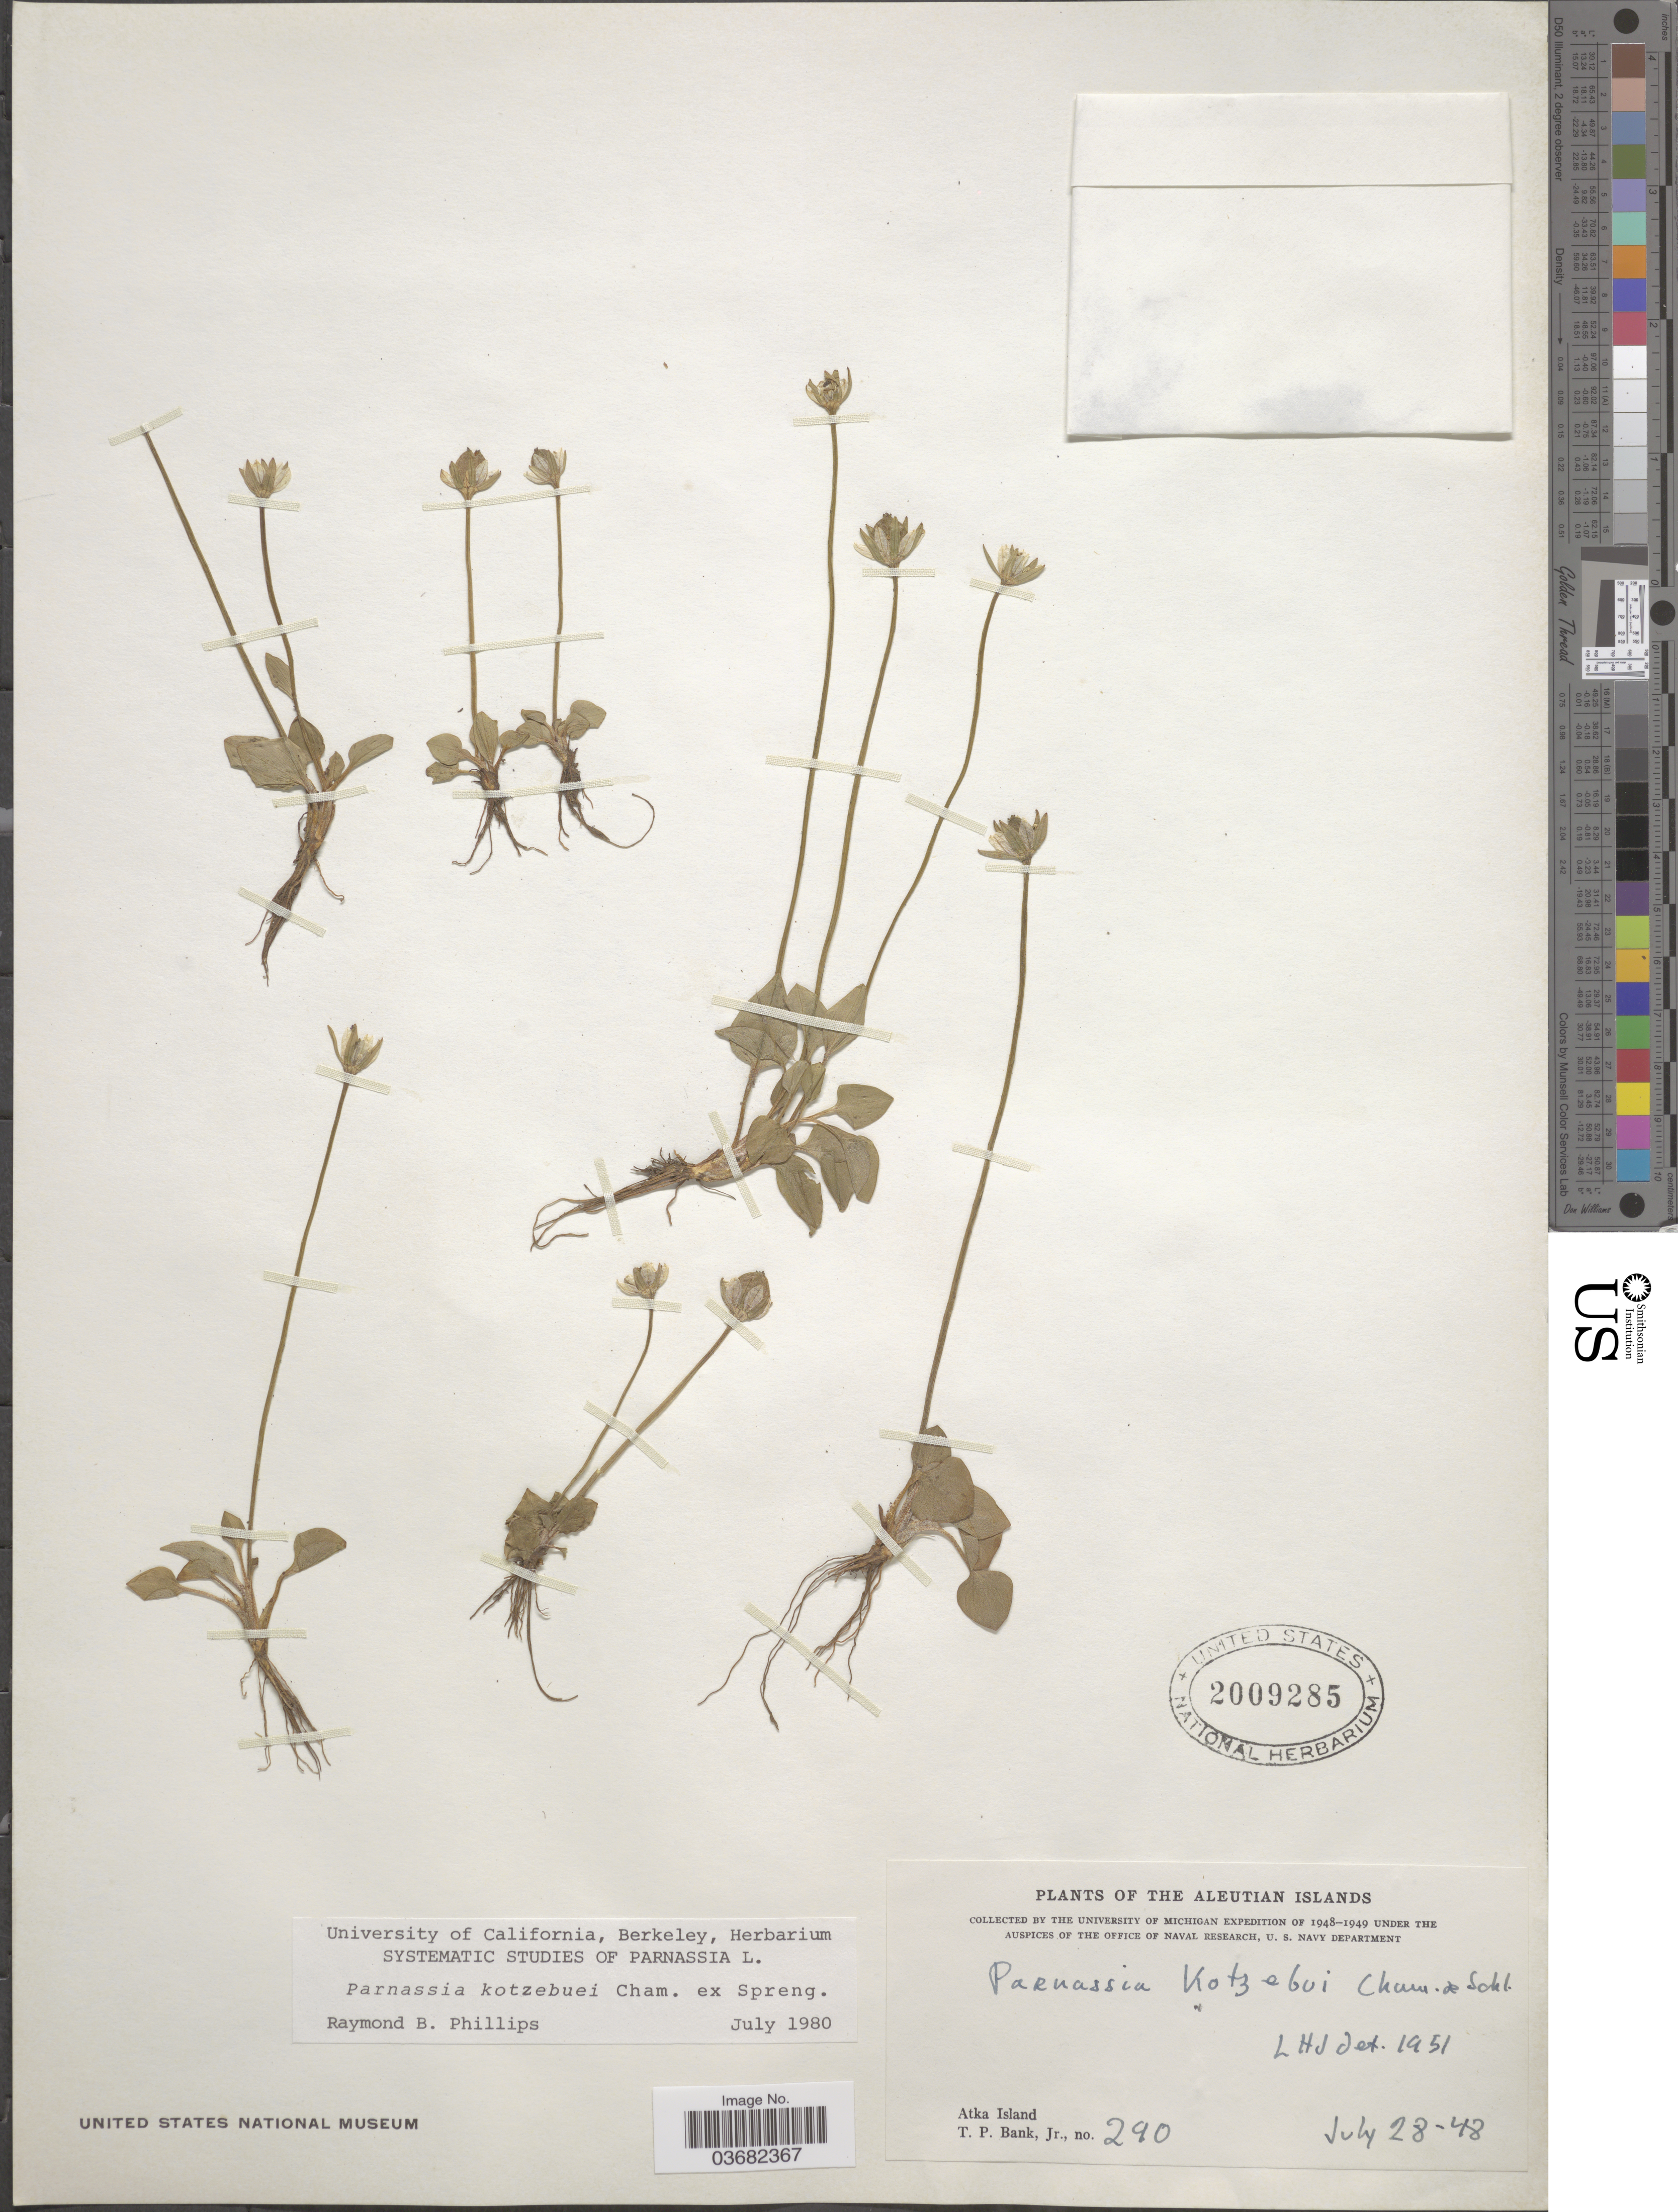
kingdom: Plantae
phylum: Tracheophyta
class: Magnoliopsida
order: Celastrales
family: Parnassiaceae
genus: Parnassia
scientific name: Parnassia kotzebuei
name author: Cham. ex Spreng.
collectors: T. Bank Jr.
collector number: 290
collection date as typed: Transcribed d/m/y: 28/7/48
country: United States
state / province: Alaska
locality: Aleutian Islands. The University of Michigan Expedition of 1948-1949. Atka Island.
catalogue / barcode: US 2009285